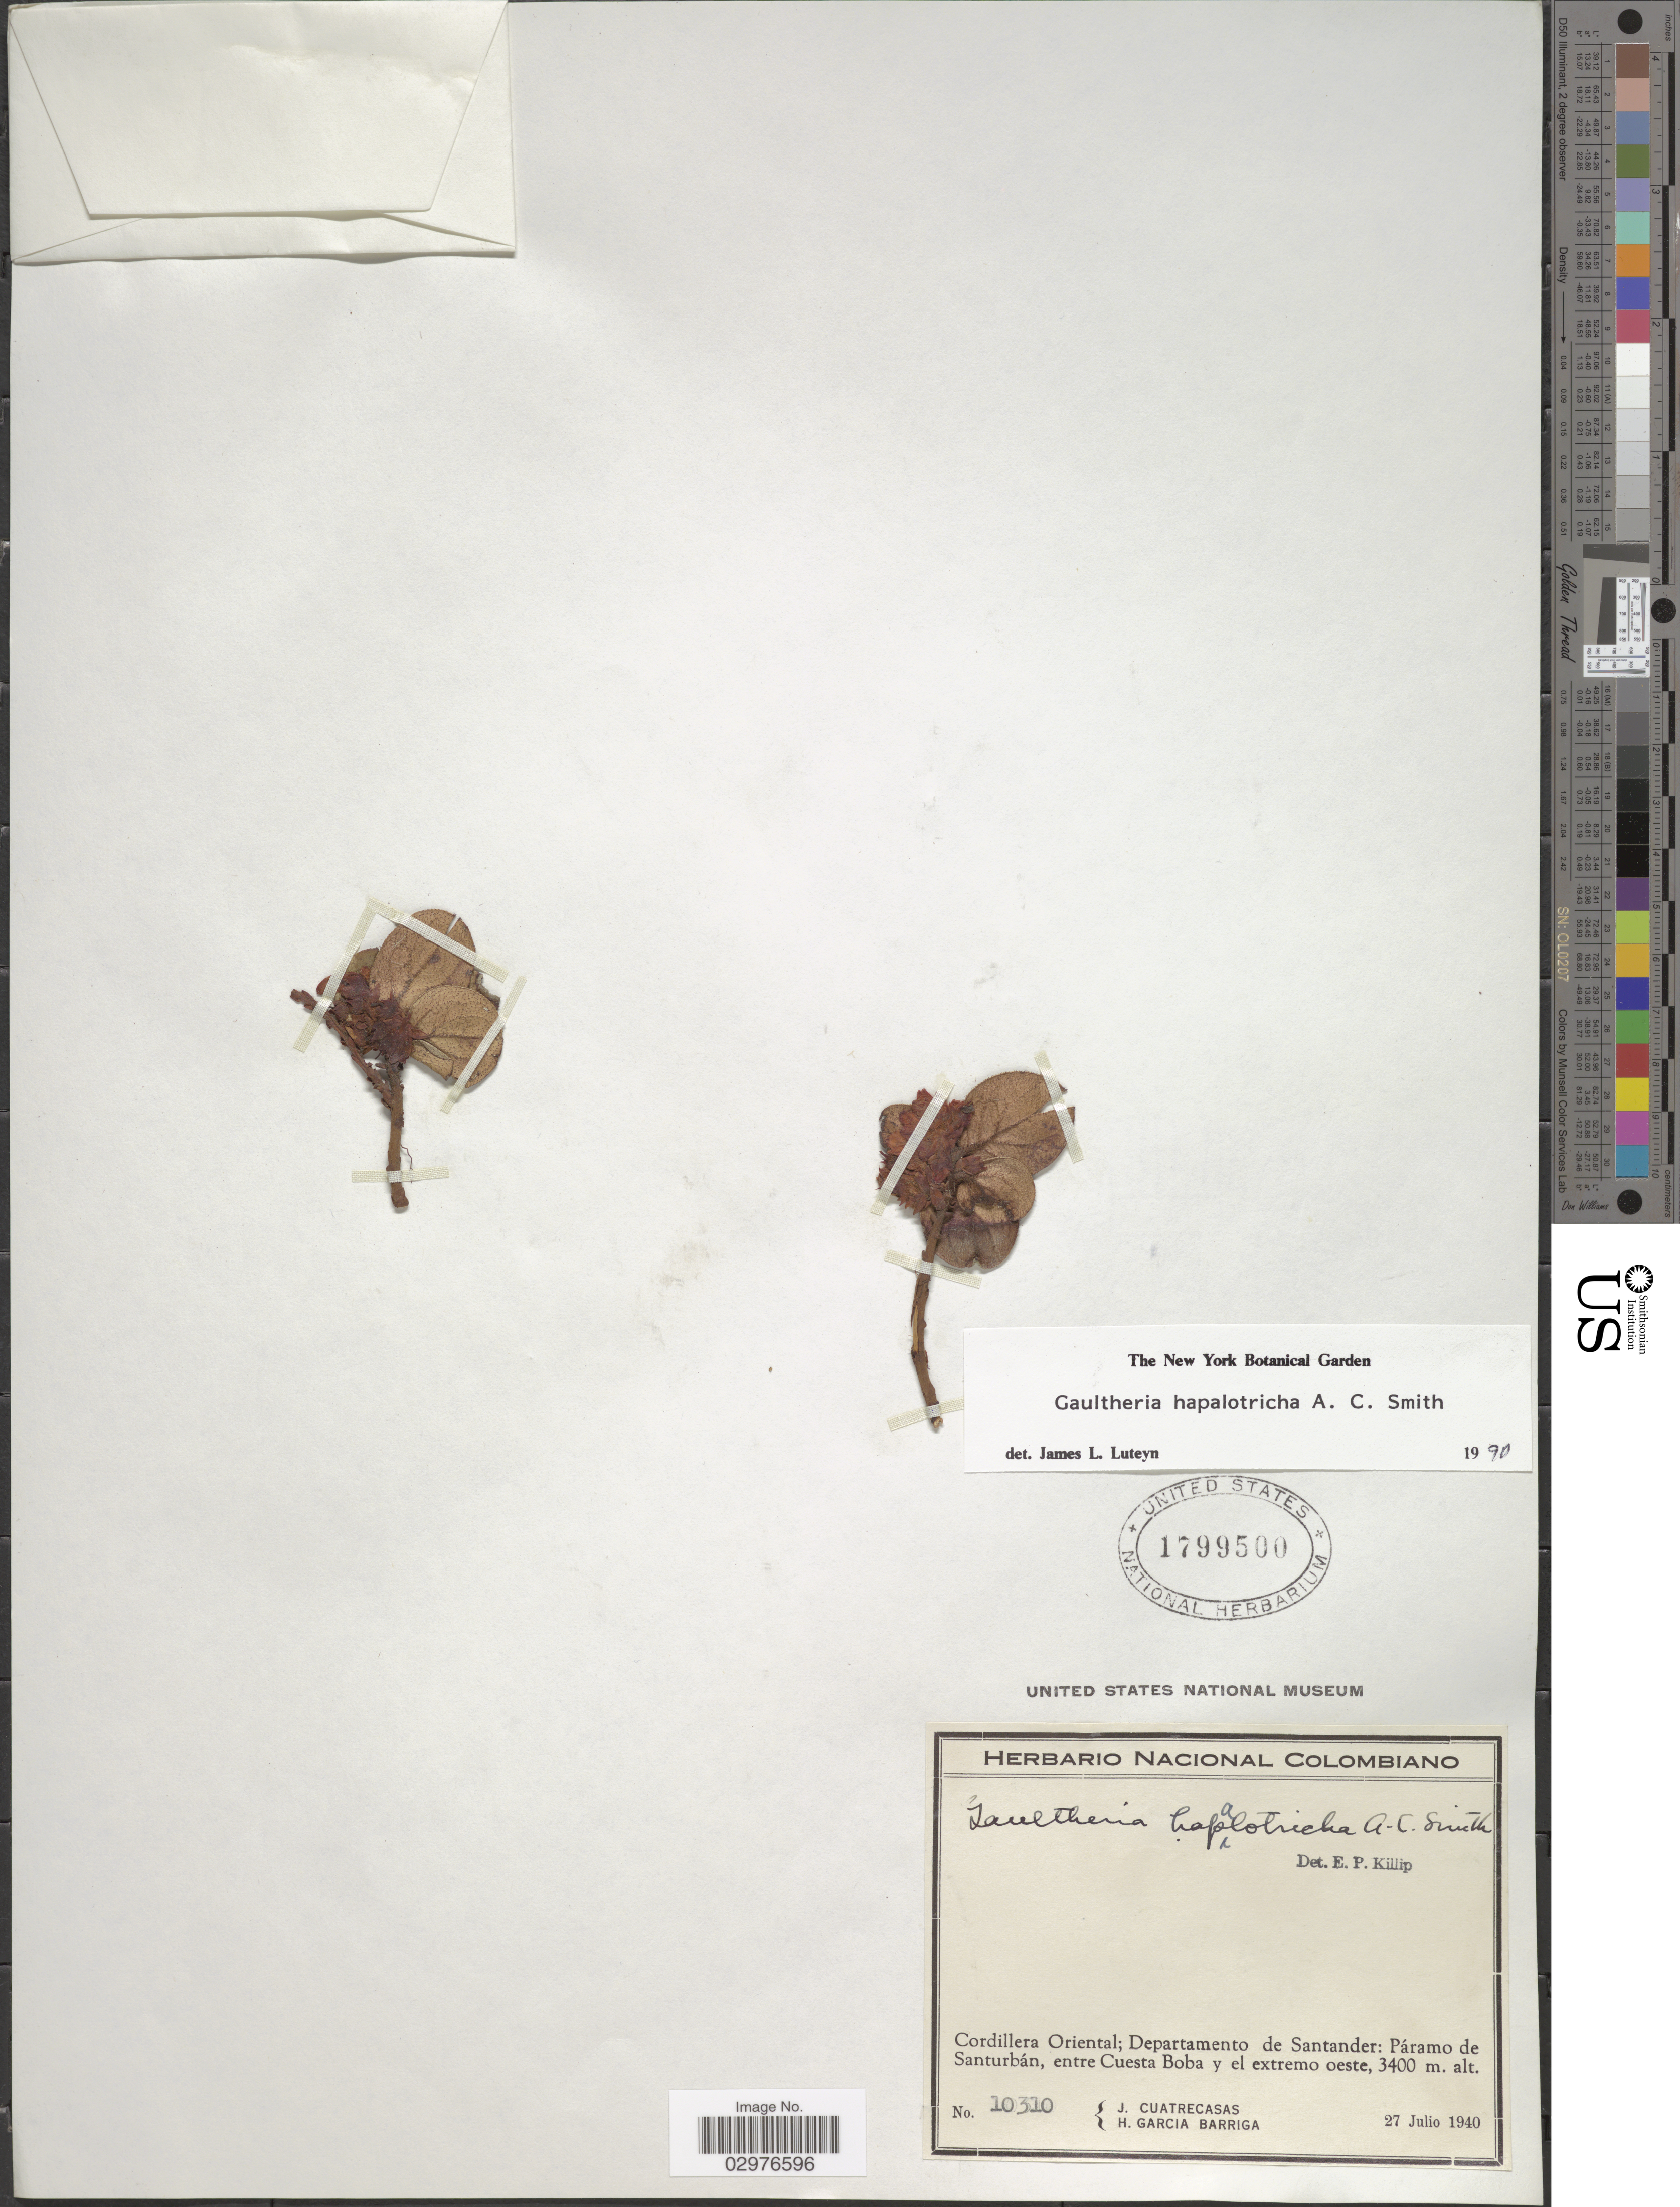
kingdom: Plantae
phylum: Tracheophyta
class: Magnoliopsida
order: Ericales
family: Ericaceae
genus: Gaultheria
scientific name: Gaultheria hapalotricha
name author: A.C. Sm.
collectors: J. Cuatrecasas & H. García Barriga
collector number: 10310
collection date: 1940-07-27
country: Colombia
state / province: Santander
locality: Cordillera Oriental; Departamento de Santander: Páramo de Santurbán, entre Cuesta Boba y el extremo oeste.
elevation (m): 3400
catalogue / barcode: US 1799500